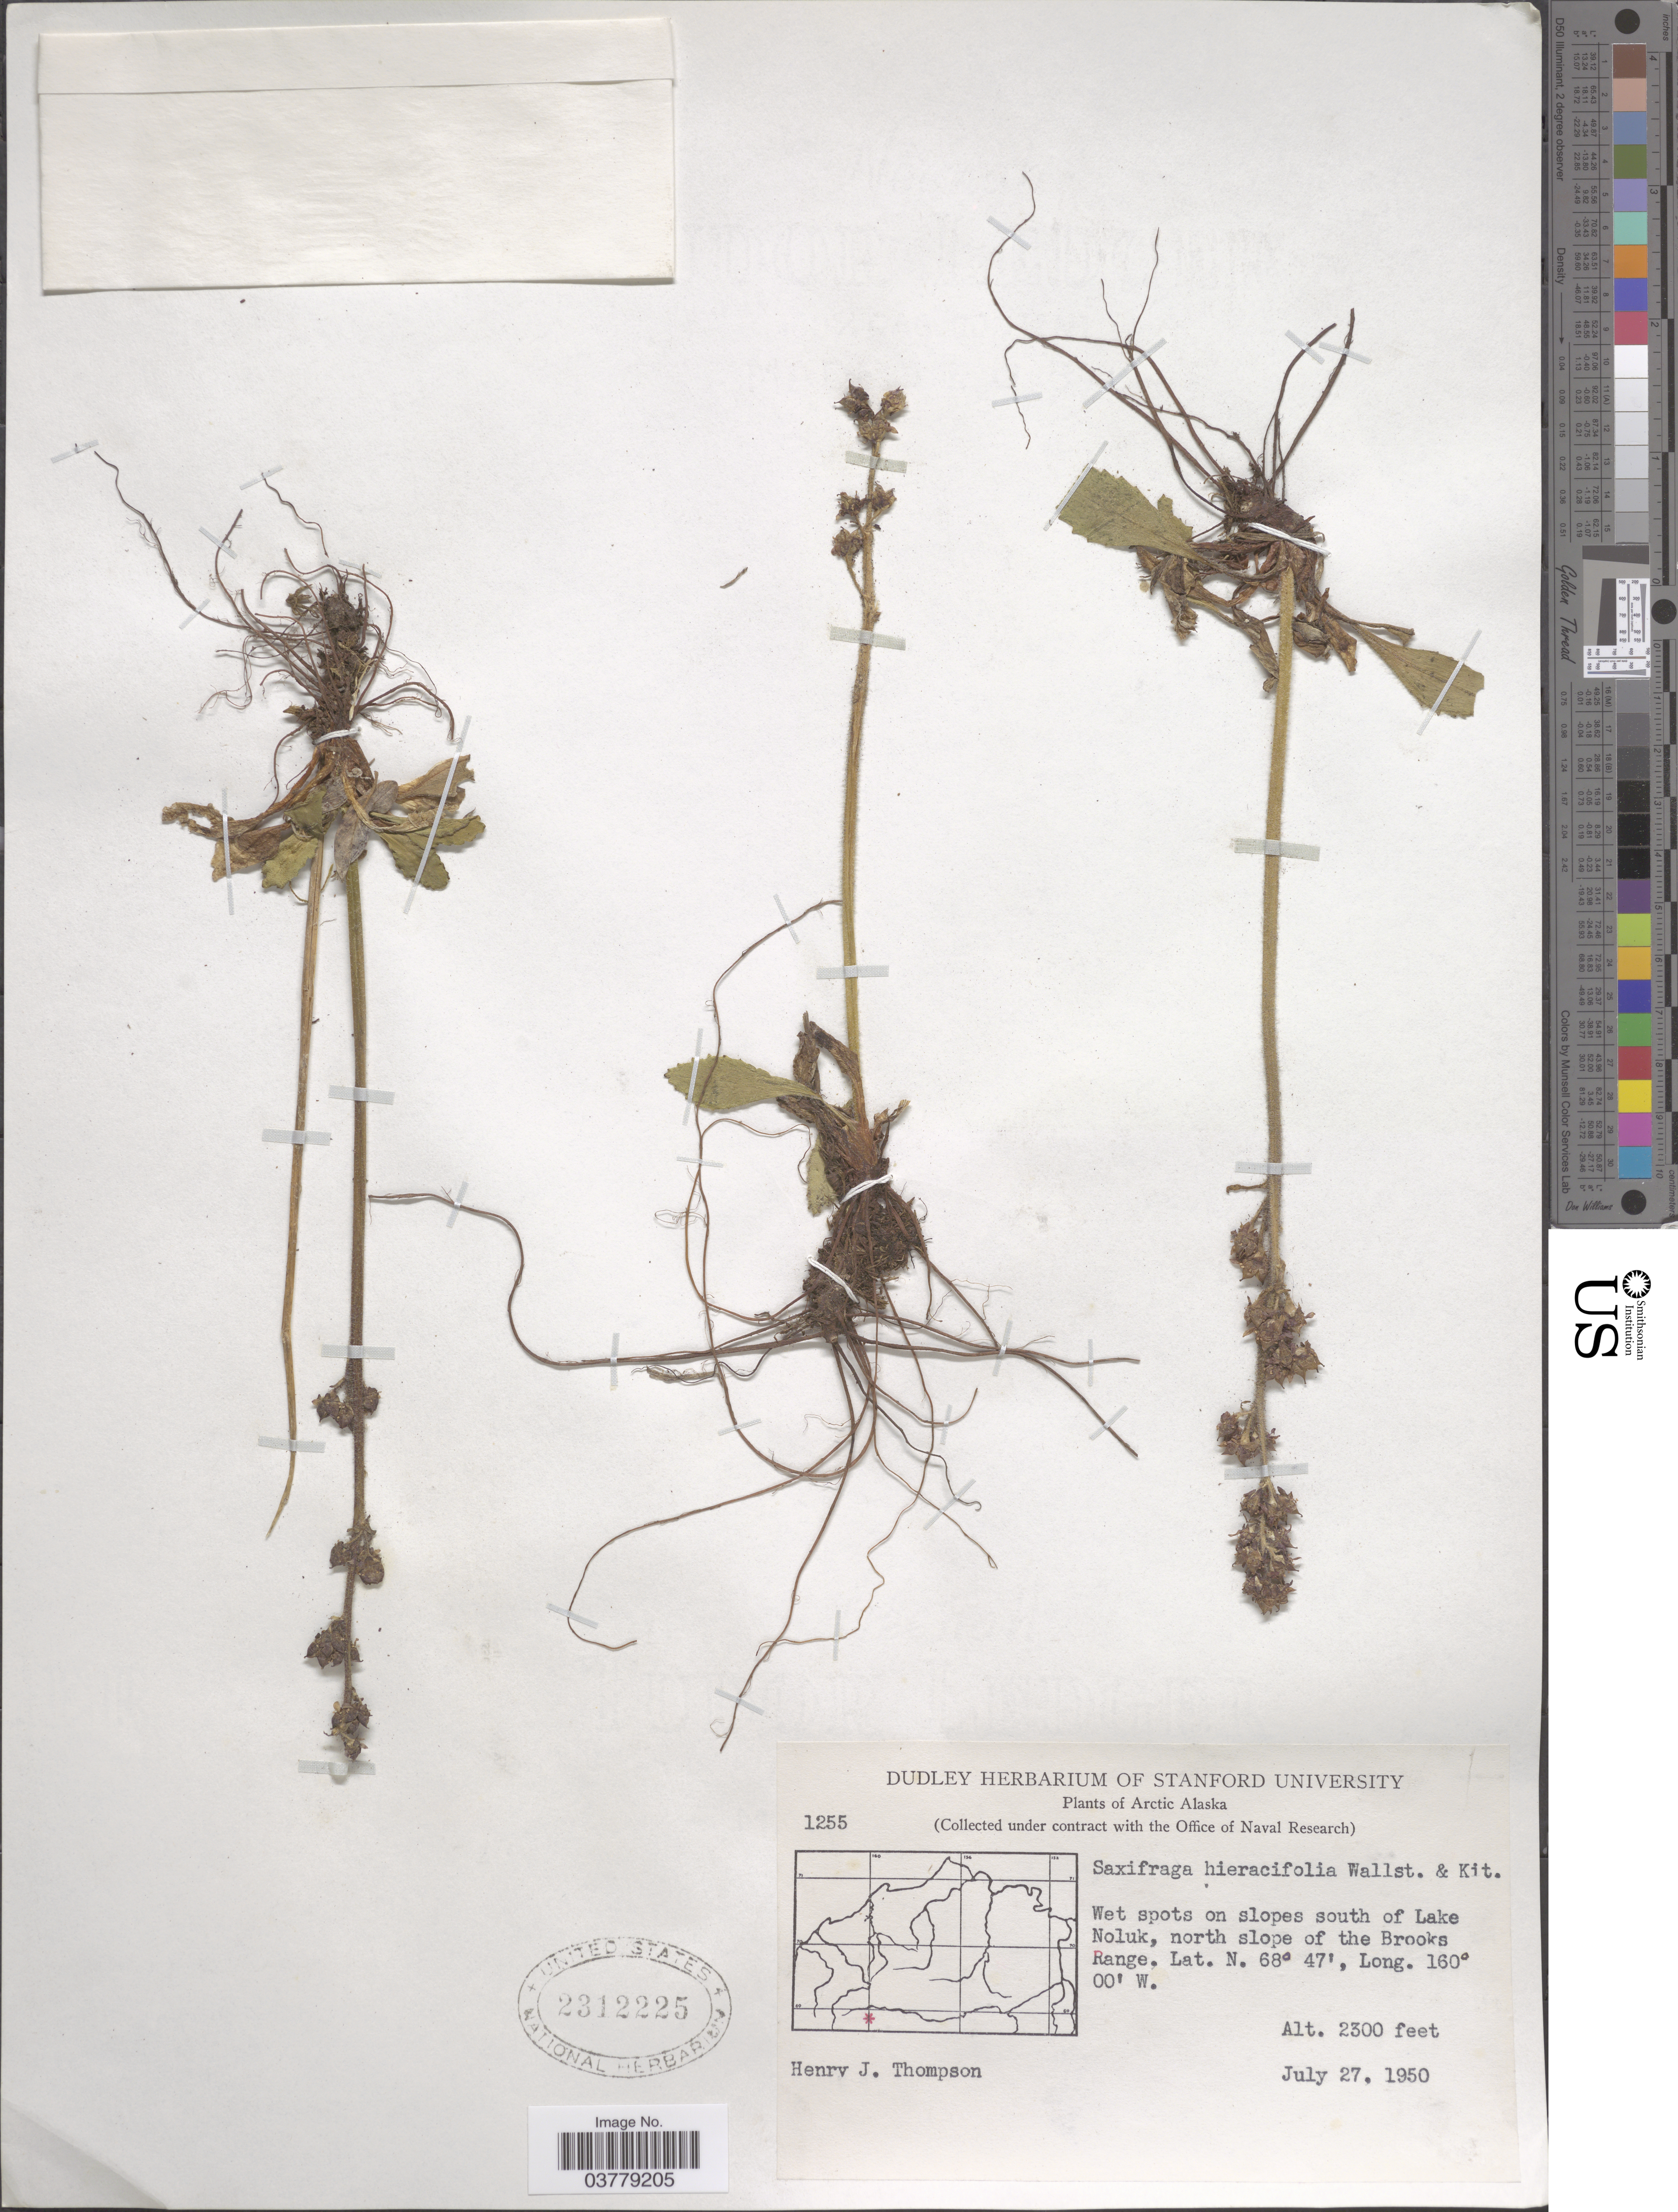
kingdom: Plantae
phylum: Tracheophyta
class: Magnoliopsida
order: Saxifragales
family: Saxifragaceae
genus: Micranthes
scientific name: Micranthes hieraciifolia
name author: (Waldst. & Kit. ex Willd.) Haw.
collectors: H. J. Thompson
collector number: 1255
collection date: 1950-07-27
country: United States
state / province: Alaska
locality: Arctic Alaska. Wet spots on slopes south of Lake Noluk, north slope of the Brooks Range.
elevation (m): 701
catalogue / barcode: US 2312225